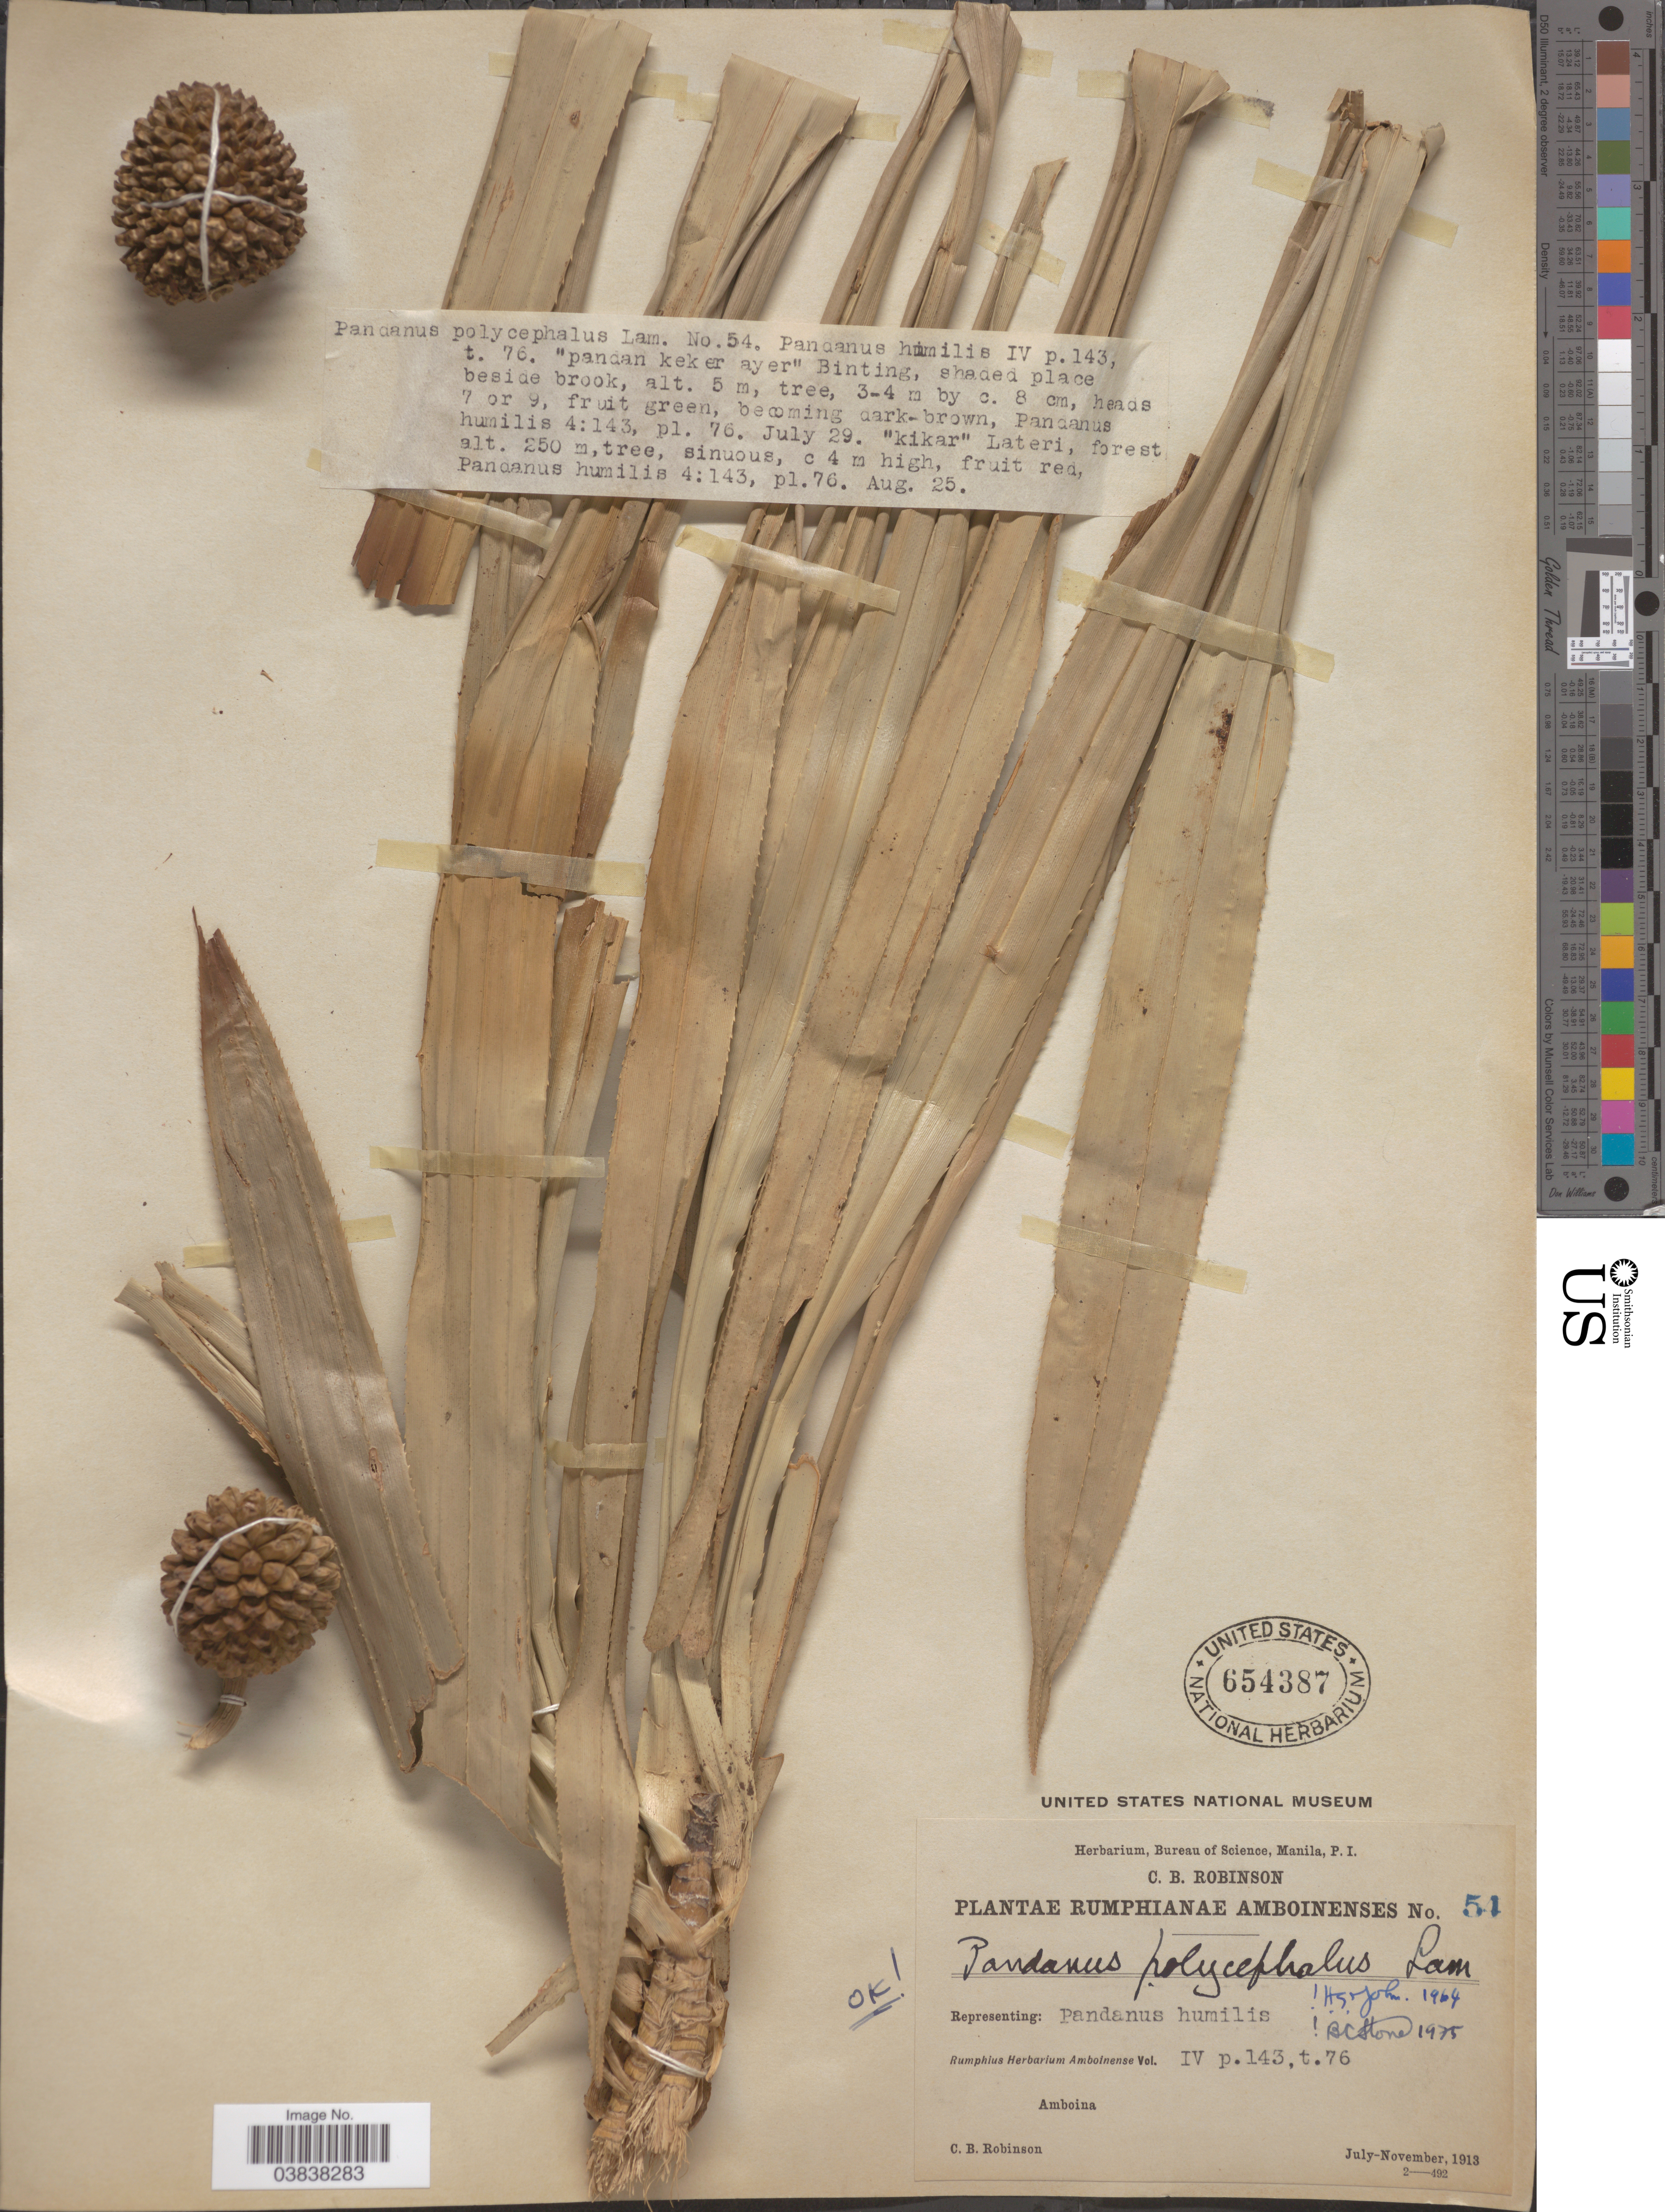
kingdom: Plantae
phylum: Tracheophyta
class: Liliopsida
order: Pandanales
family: Pandanaceae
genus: Pandanus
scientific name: Pandanus polycephalus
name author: Lam.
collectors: C. Robinson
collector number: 54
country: Indonesia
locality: Amboina.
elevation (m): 5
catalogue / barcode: US 654387